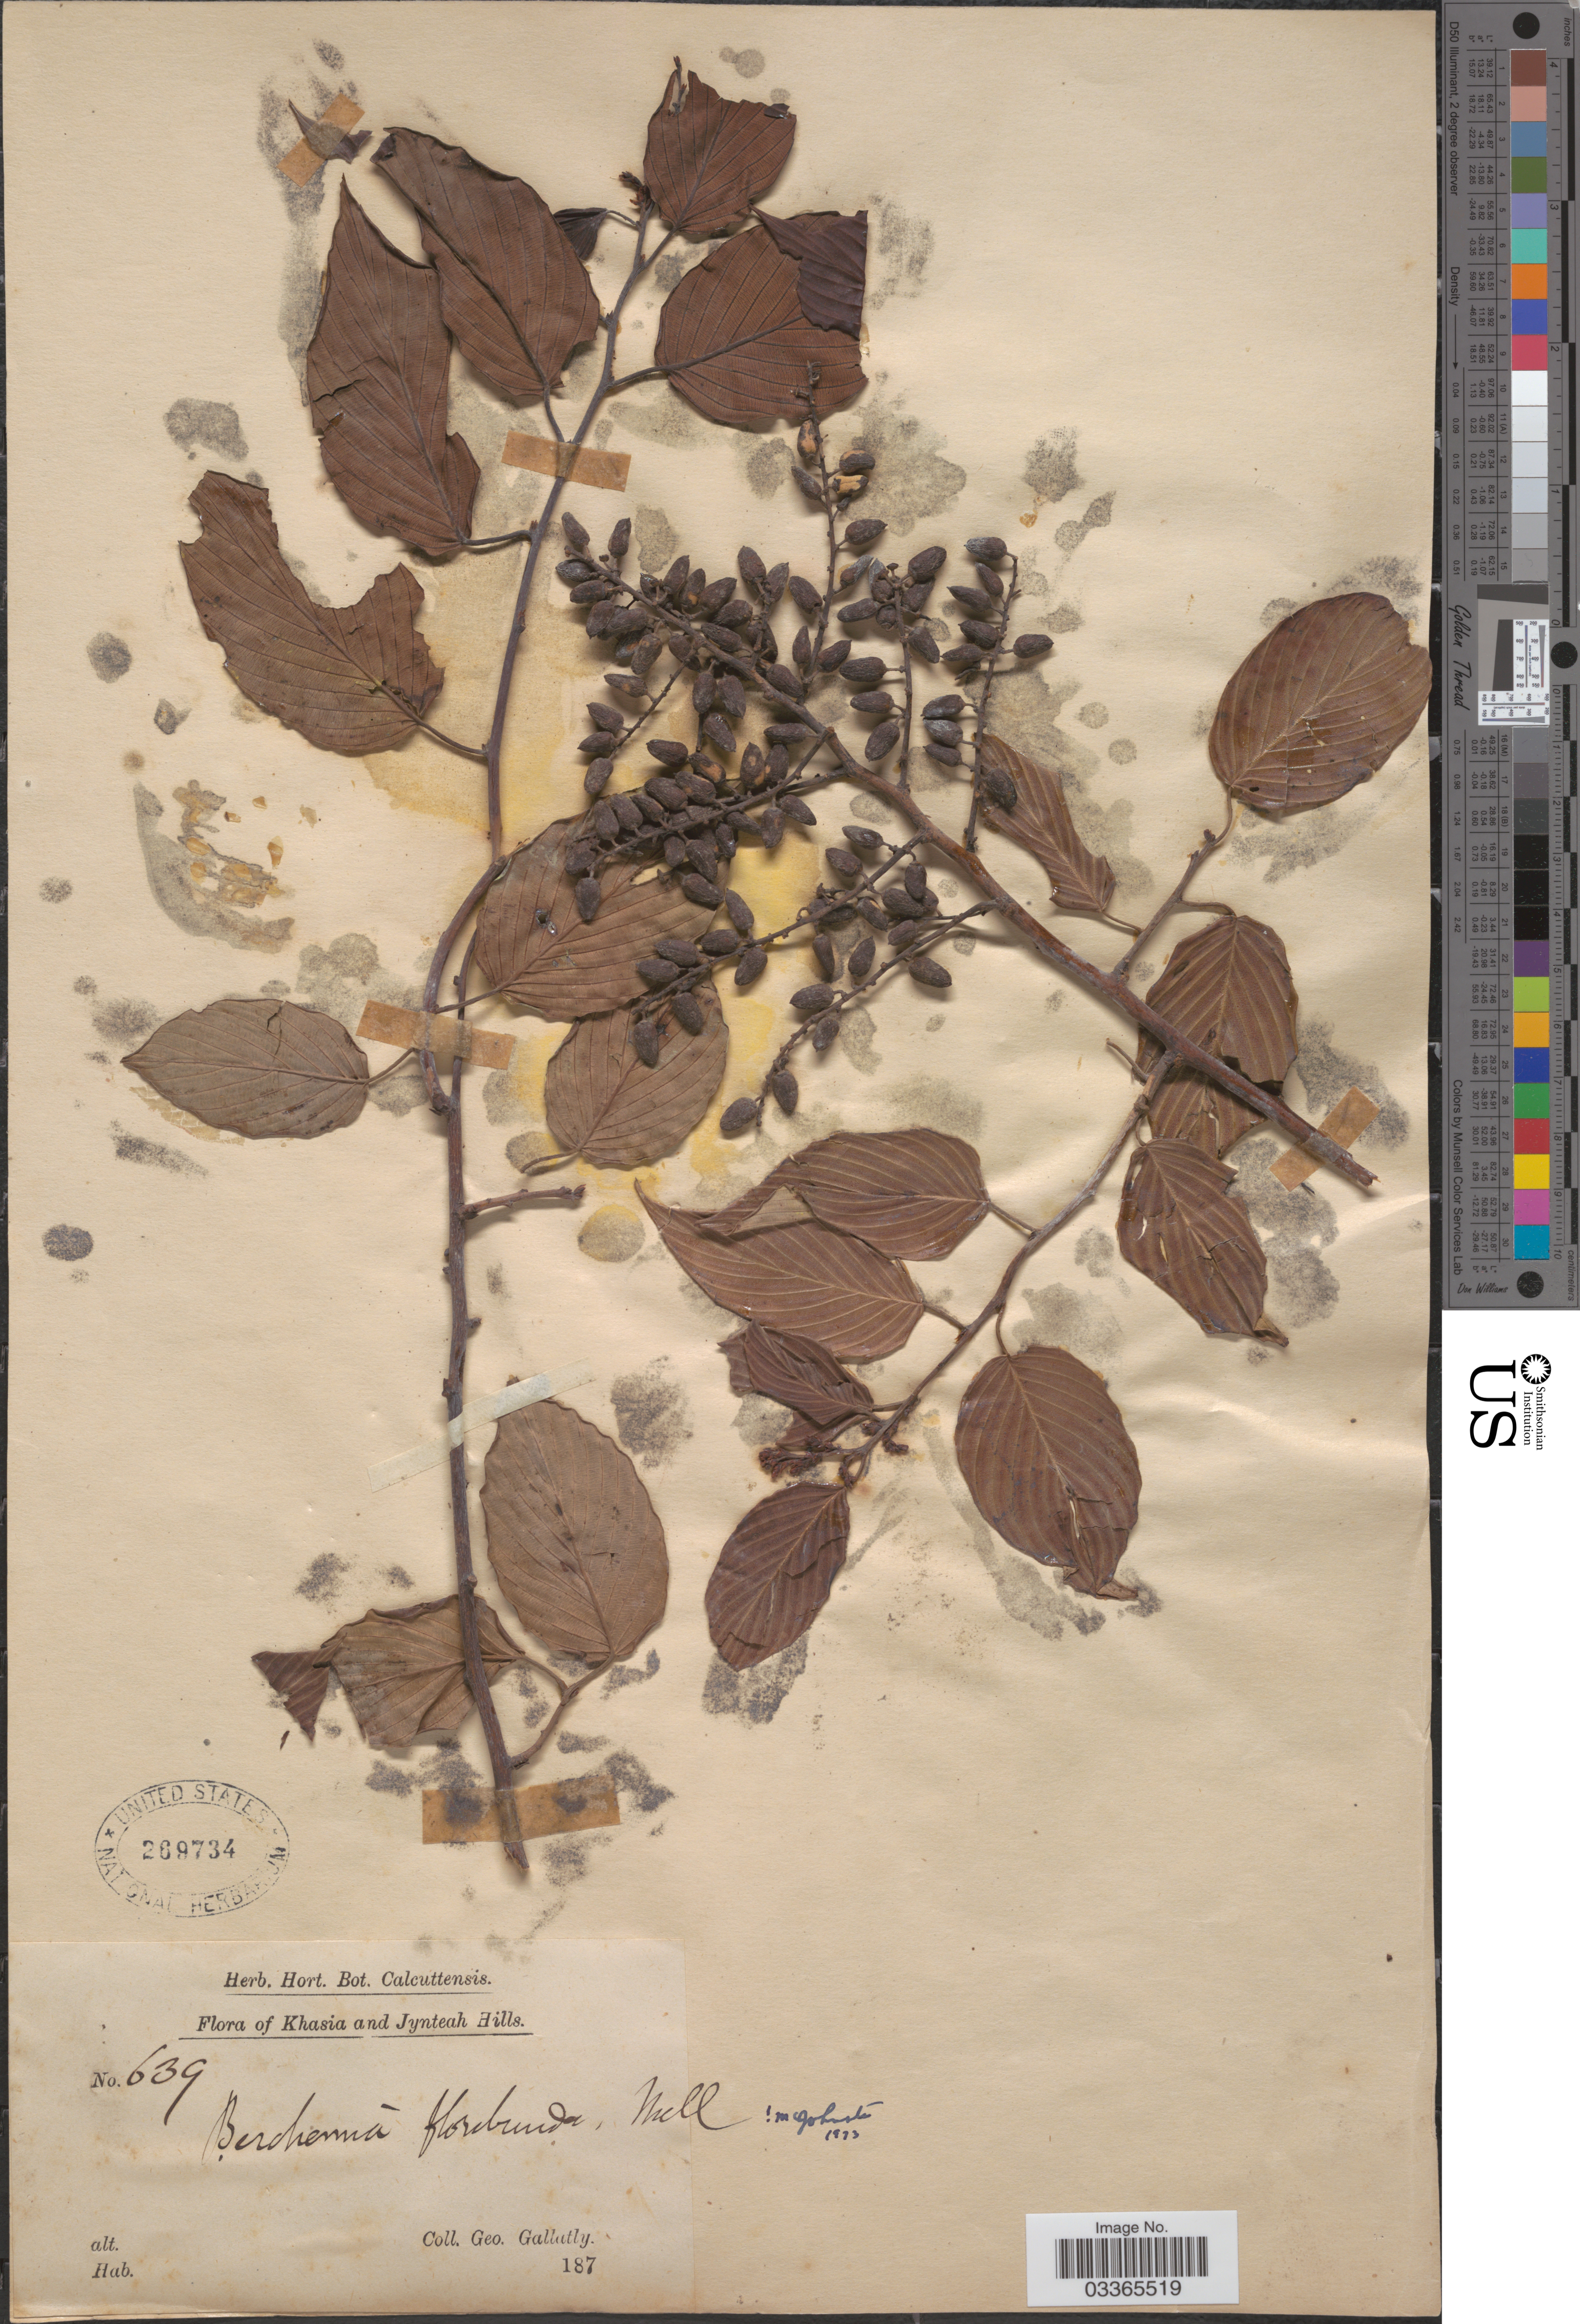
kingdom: Plantae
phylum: Tracheophyta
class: Magnoliopsida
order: Rosales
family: Rhamnaceae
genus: Berchemia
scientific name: Berchemia floribunda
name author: (Wall.) Brongn.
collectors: G. Gallatly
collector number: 639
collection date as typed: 187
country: India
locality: Khasia and Jynteah Hills.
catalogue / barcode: US 269734